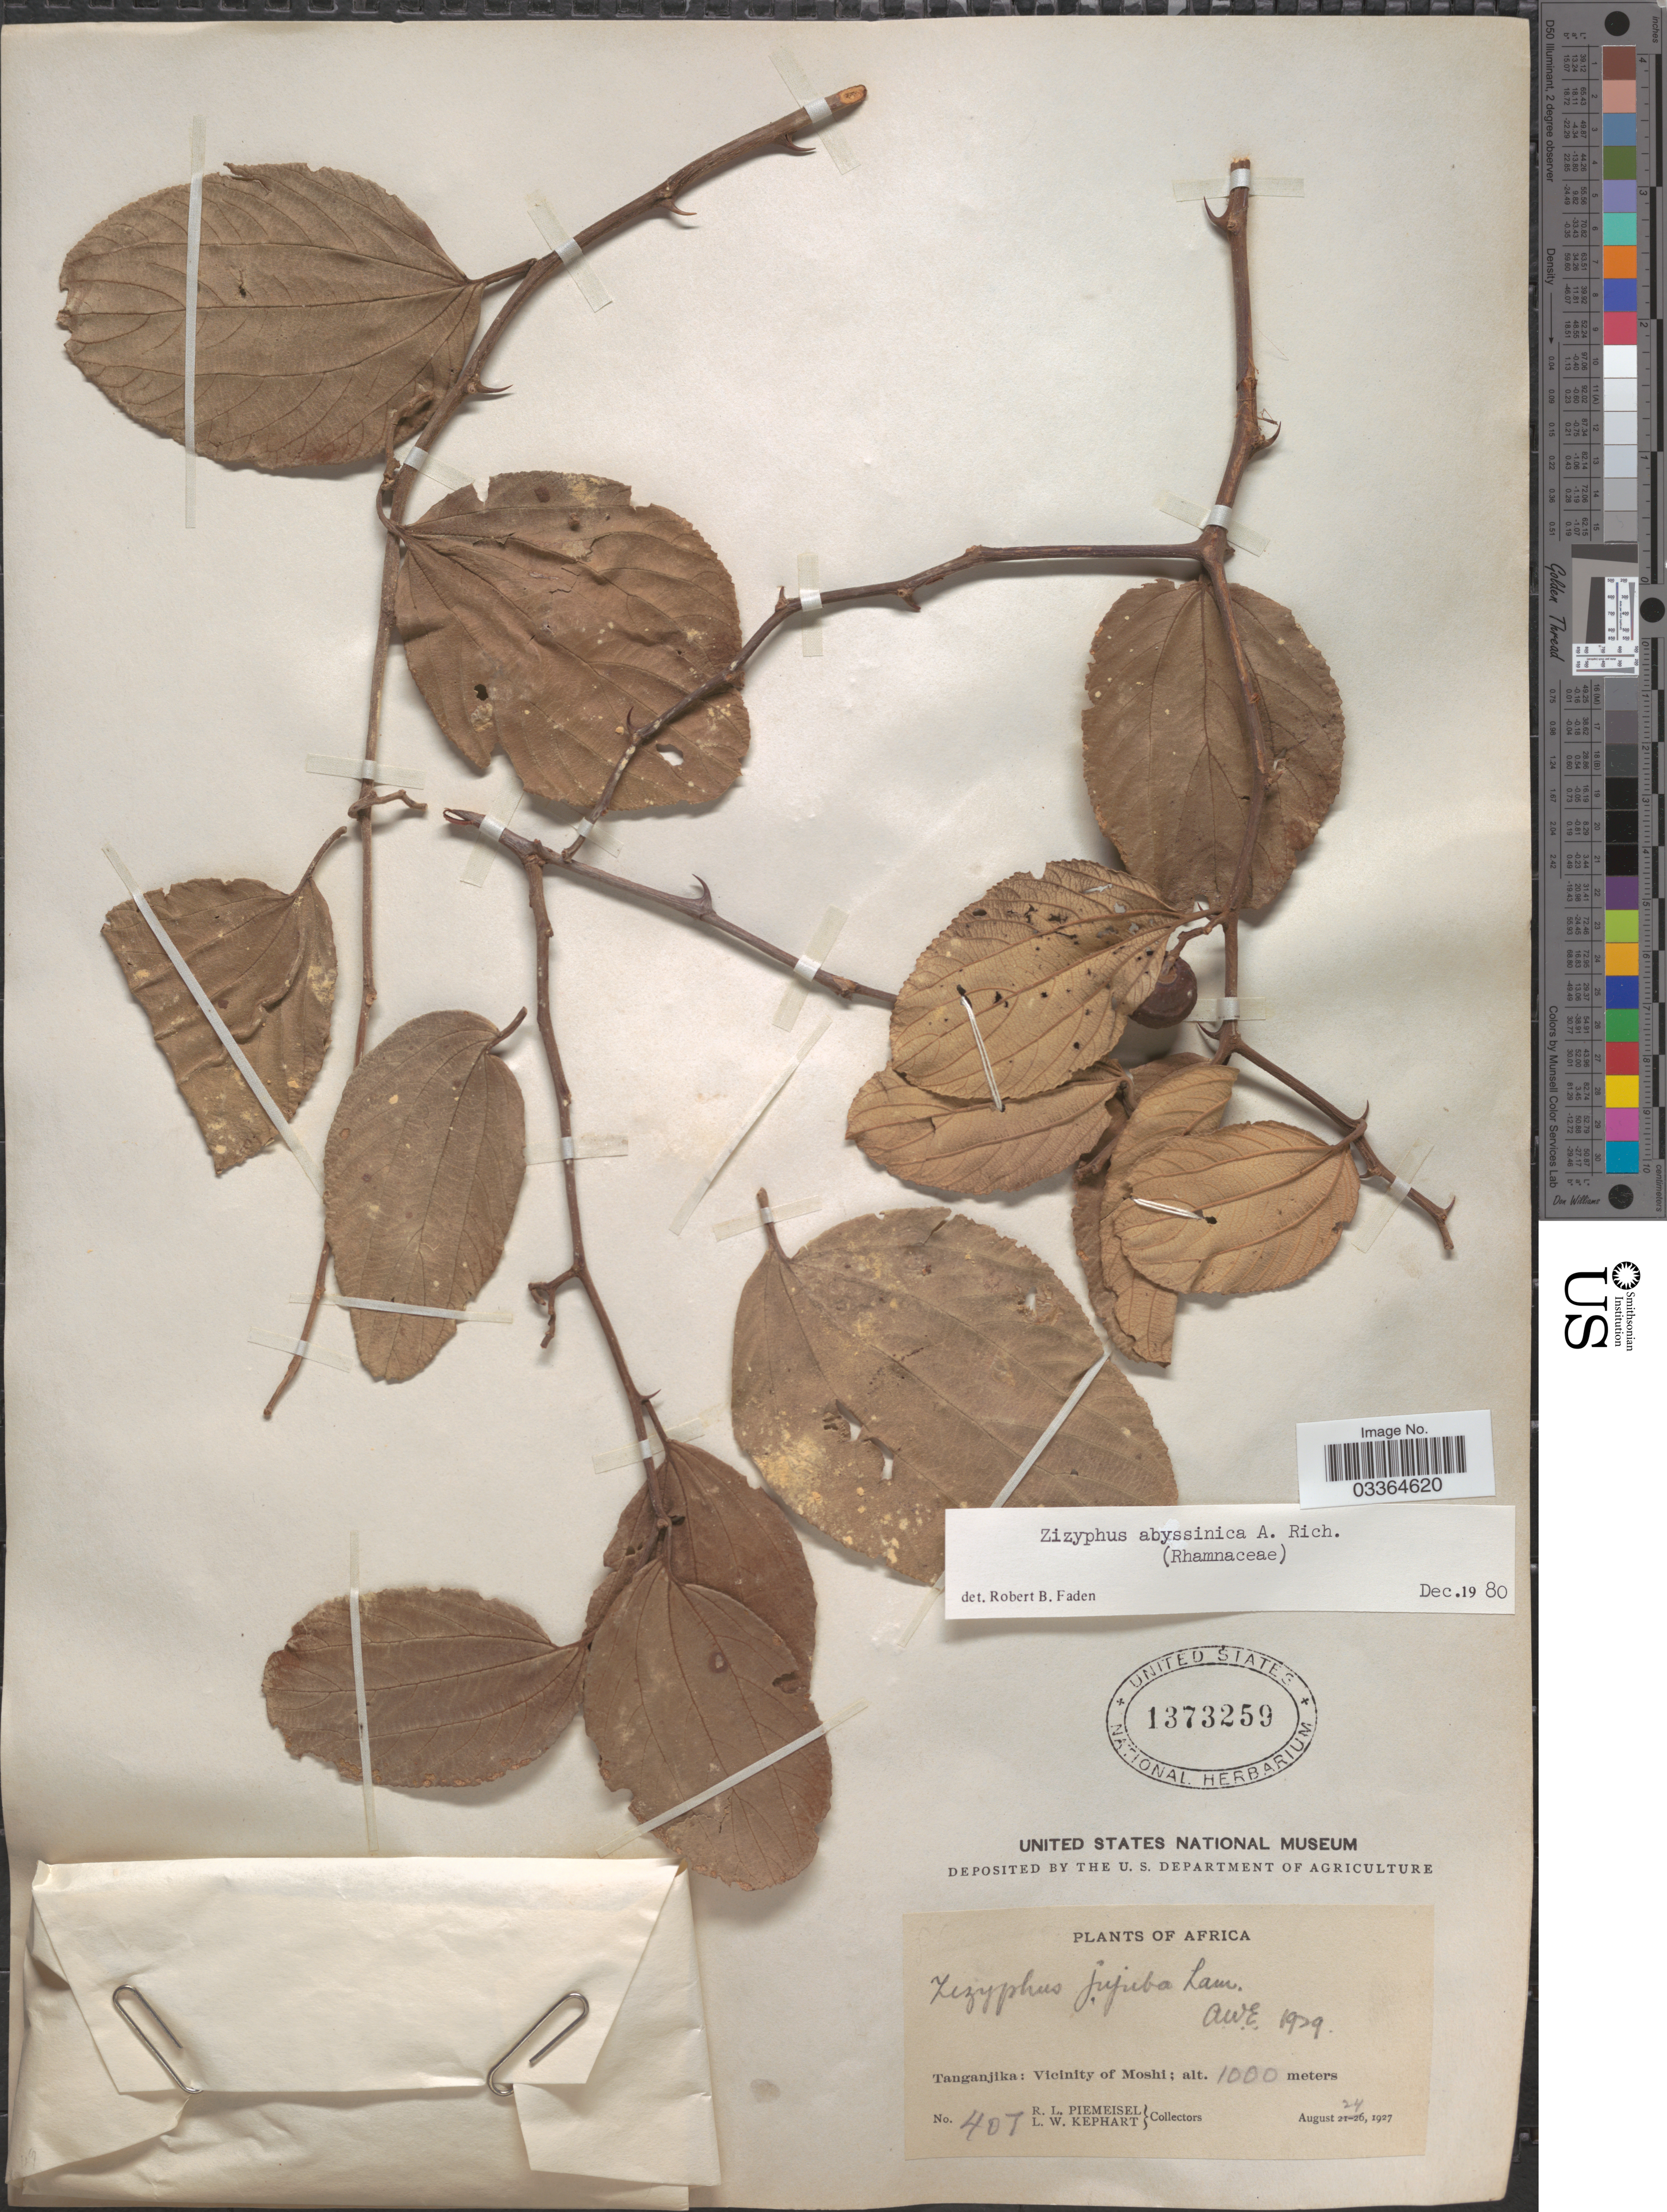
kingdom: Plantae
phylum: Tracheophyta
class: Magnoliopsida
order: Rosales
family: Rhamnaceae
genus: Ziziphus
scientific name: Ziziphus abyssinica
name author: Hochst. ex A. Rich.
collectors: R. L. Piemeisel & L. W. Kephart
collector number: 407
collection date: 1927-08-24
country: Tanzania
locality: Tanganjika: Vicinity of Moshi.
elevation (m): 1000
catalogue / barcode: US 1373259